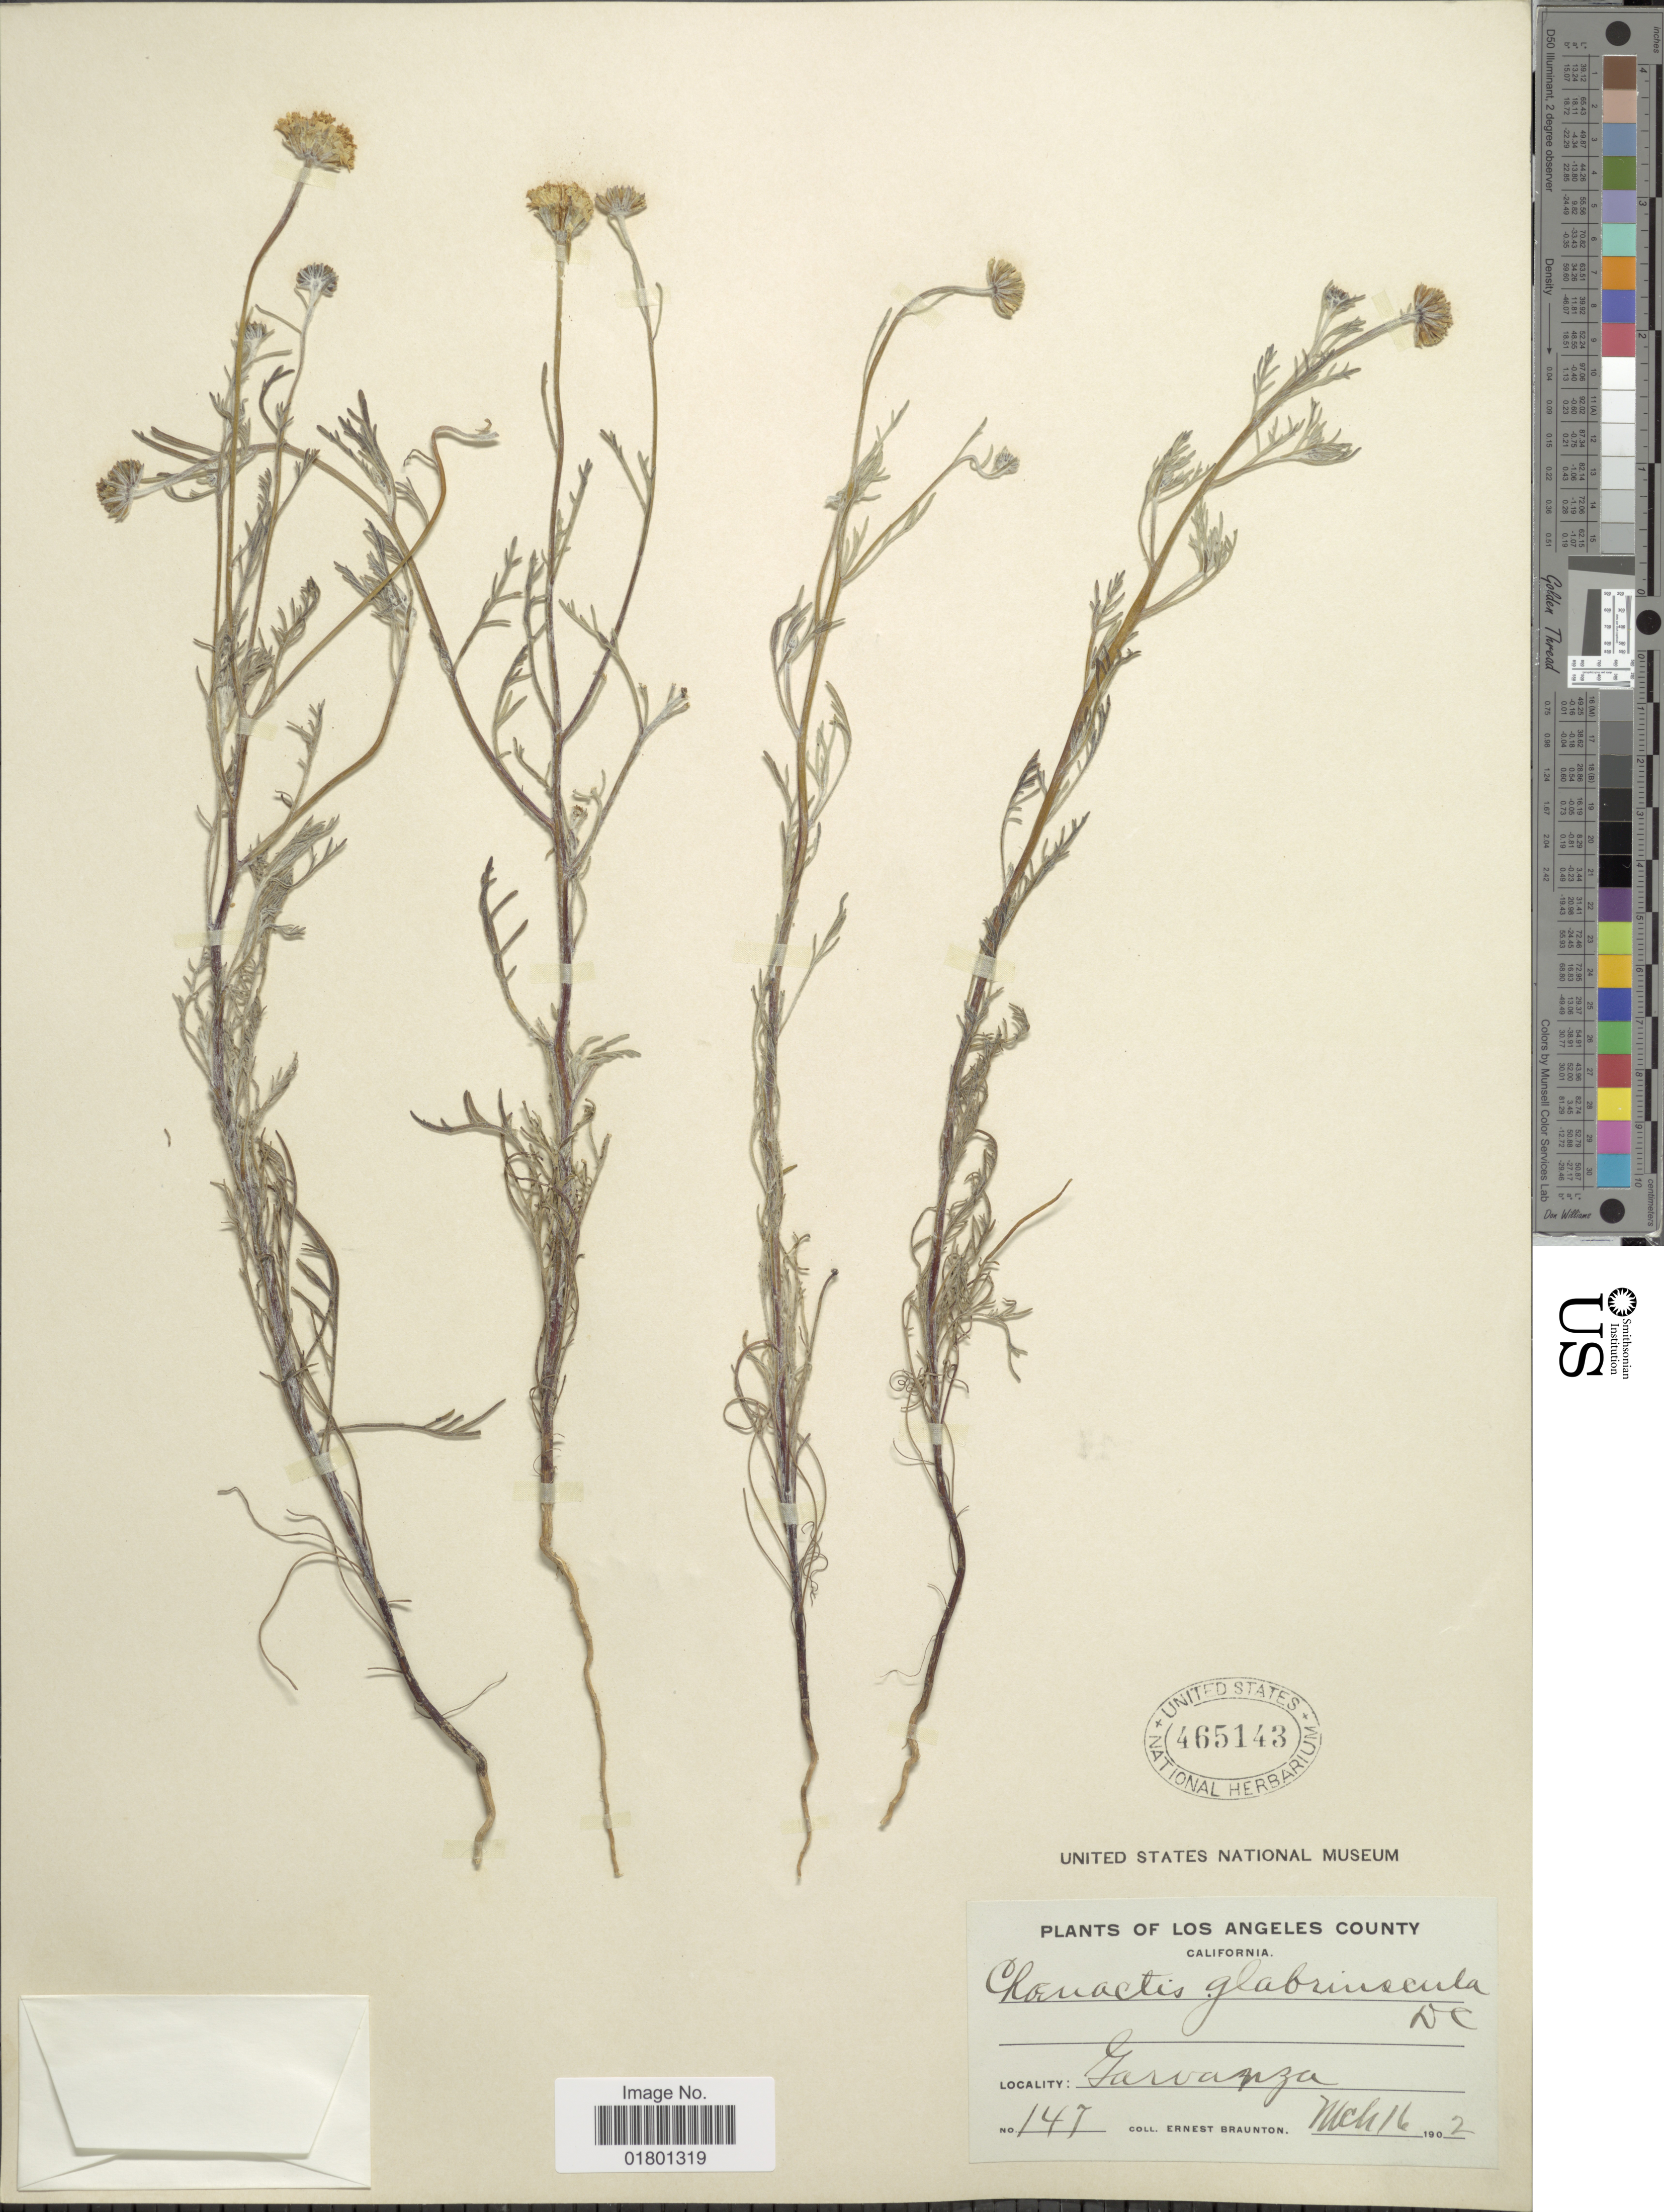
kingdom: Plantae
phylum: Tracheophyta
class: Magnoliopsida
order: Asterales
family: Asteraceae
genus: Chaenactis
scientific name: Chaenactis glabriuscula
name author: DC.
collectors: E. Braunton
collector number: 147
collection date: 1902-03-16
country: United States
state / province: California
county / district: Los Angeles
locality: Los Angeles County, Garvapza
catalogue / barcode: US 465143